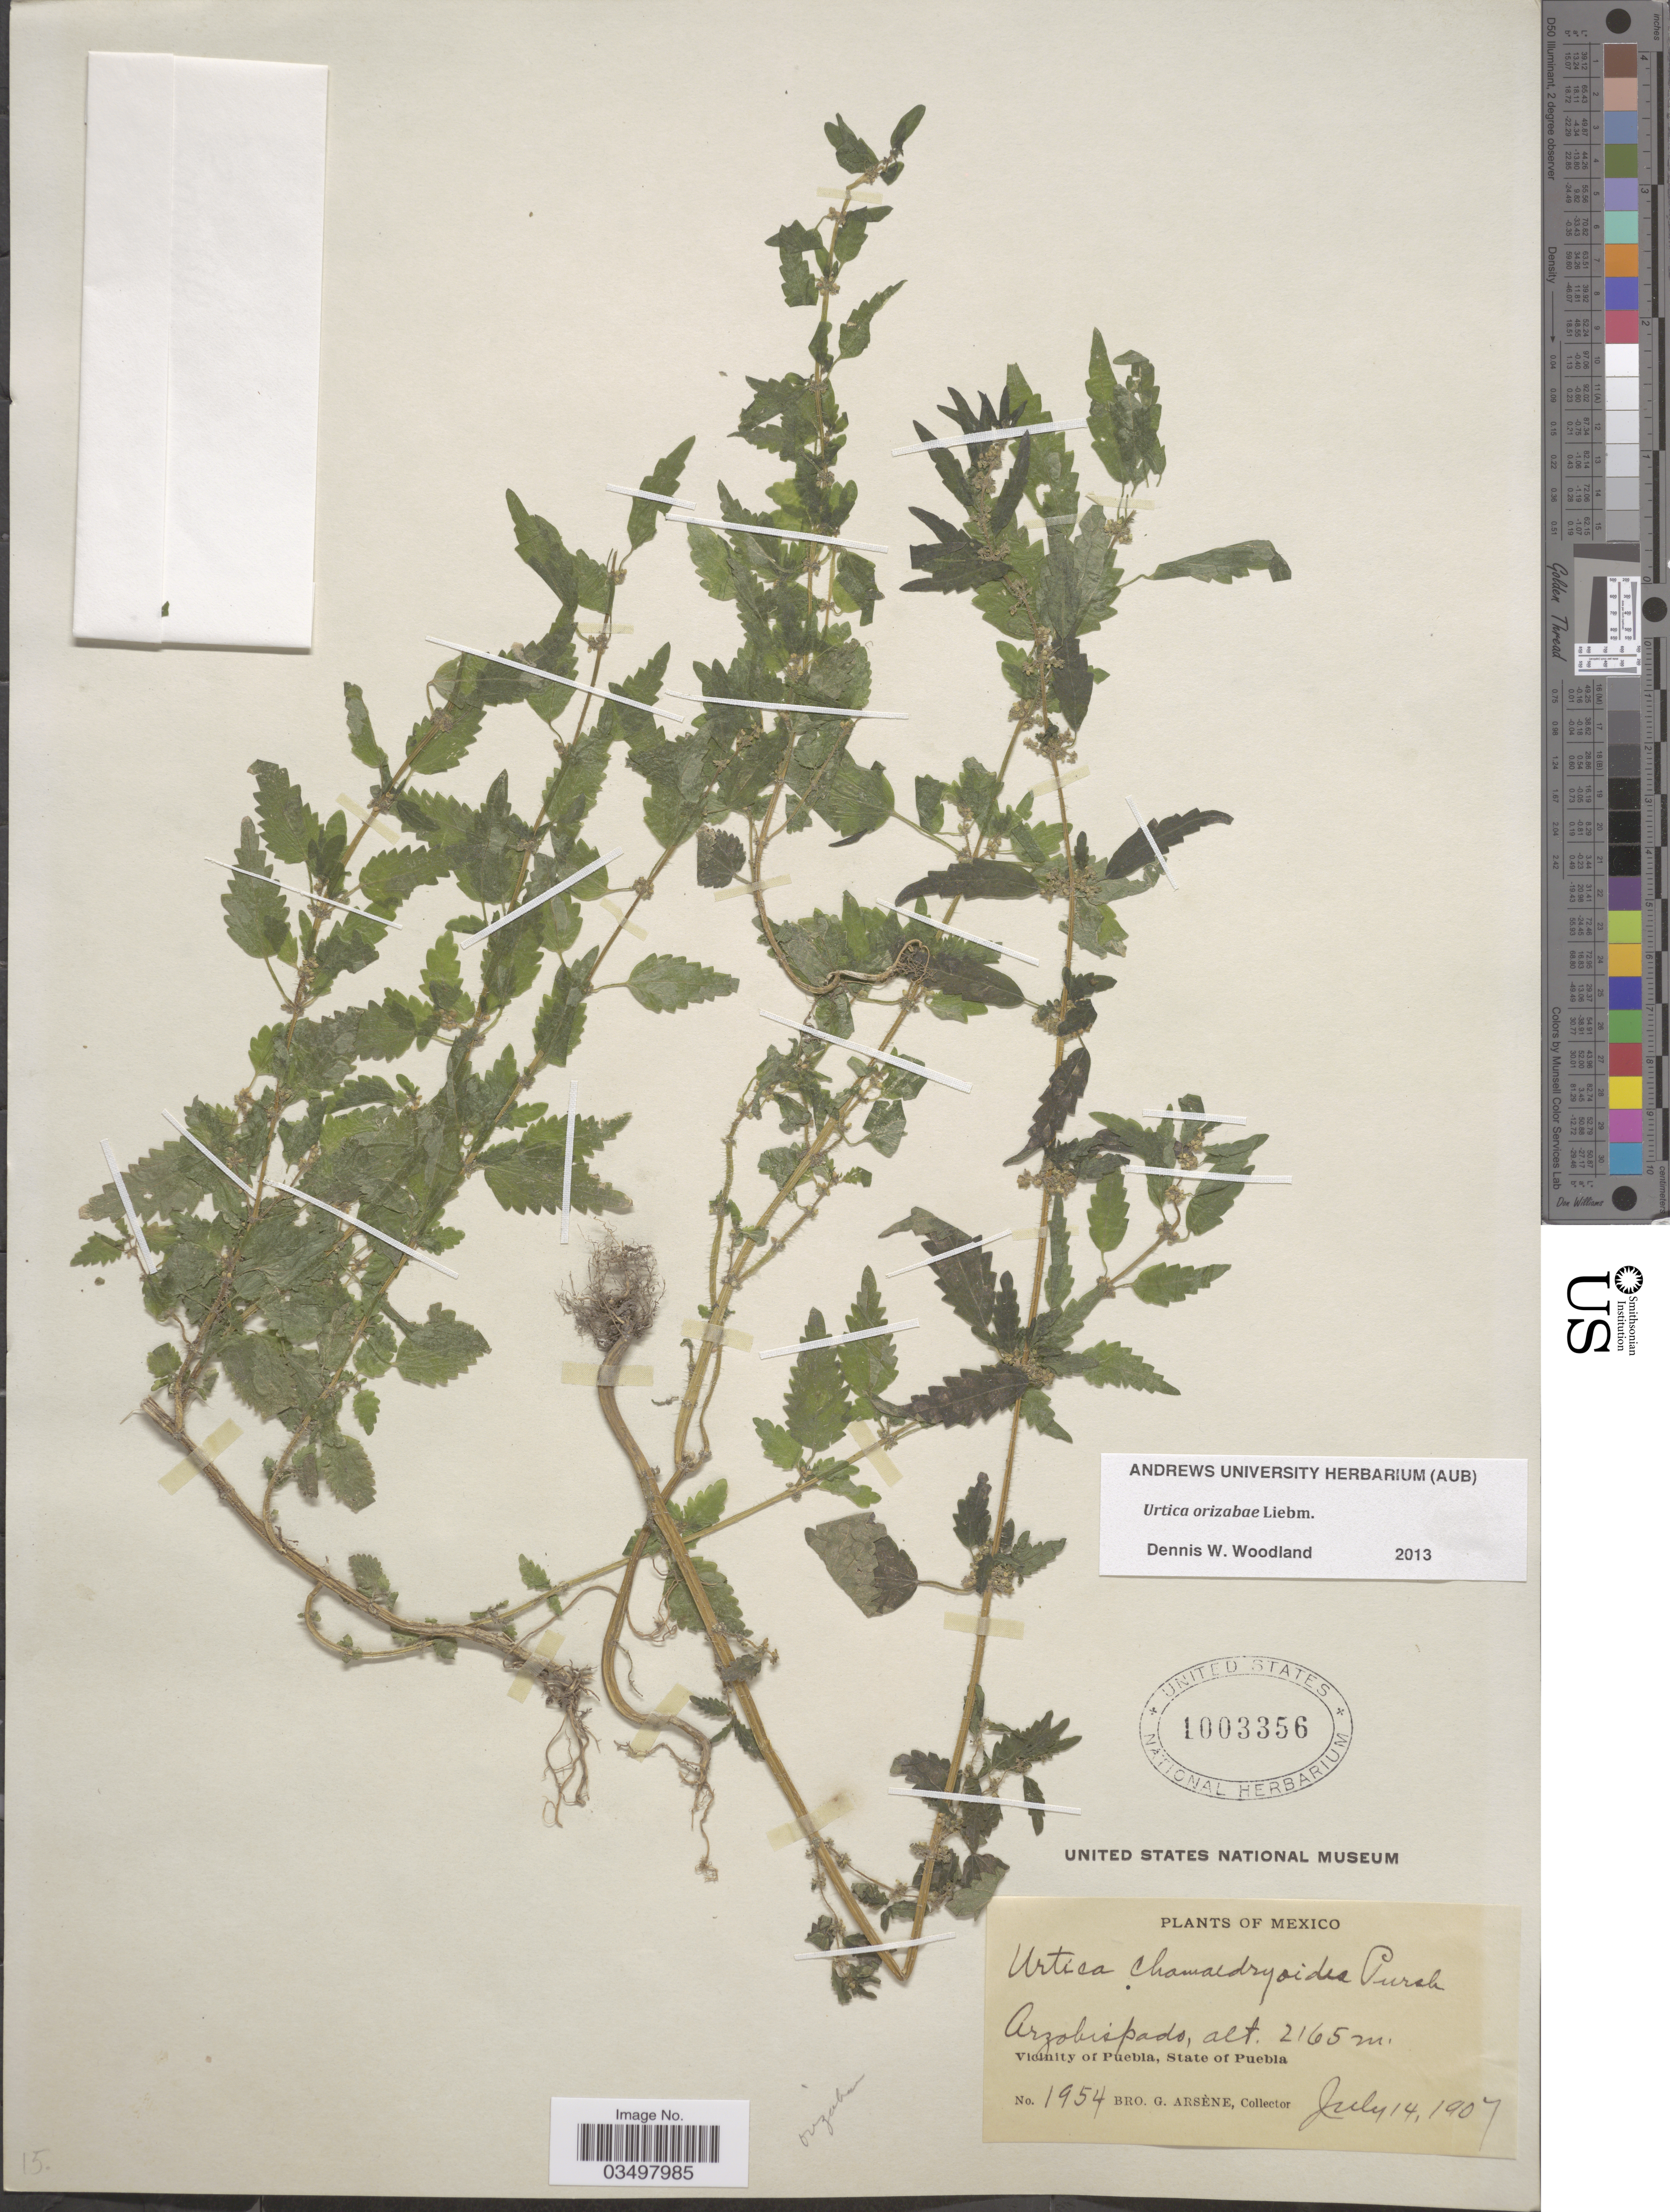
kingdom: Plantae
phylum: Tracheophyta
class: Magnoliopsida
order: Rosales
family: Urticaceae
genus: Urtica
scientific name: Urtica orizabae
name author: Liebm.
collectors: Bro. G. Arsène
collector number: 1954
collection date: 1907-07-14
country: Mexico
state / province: Puebla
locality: Arzobispado. Vicinity of Puebla.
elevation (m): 2165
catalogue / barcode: US 1003356